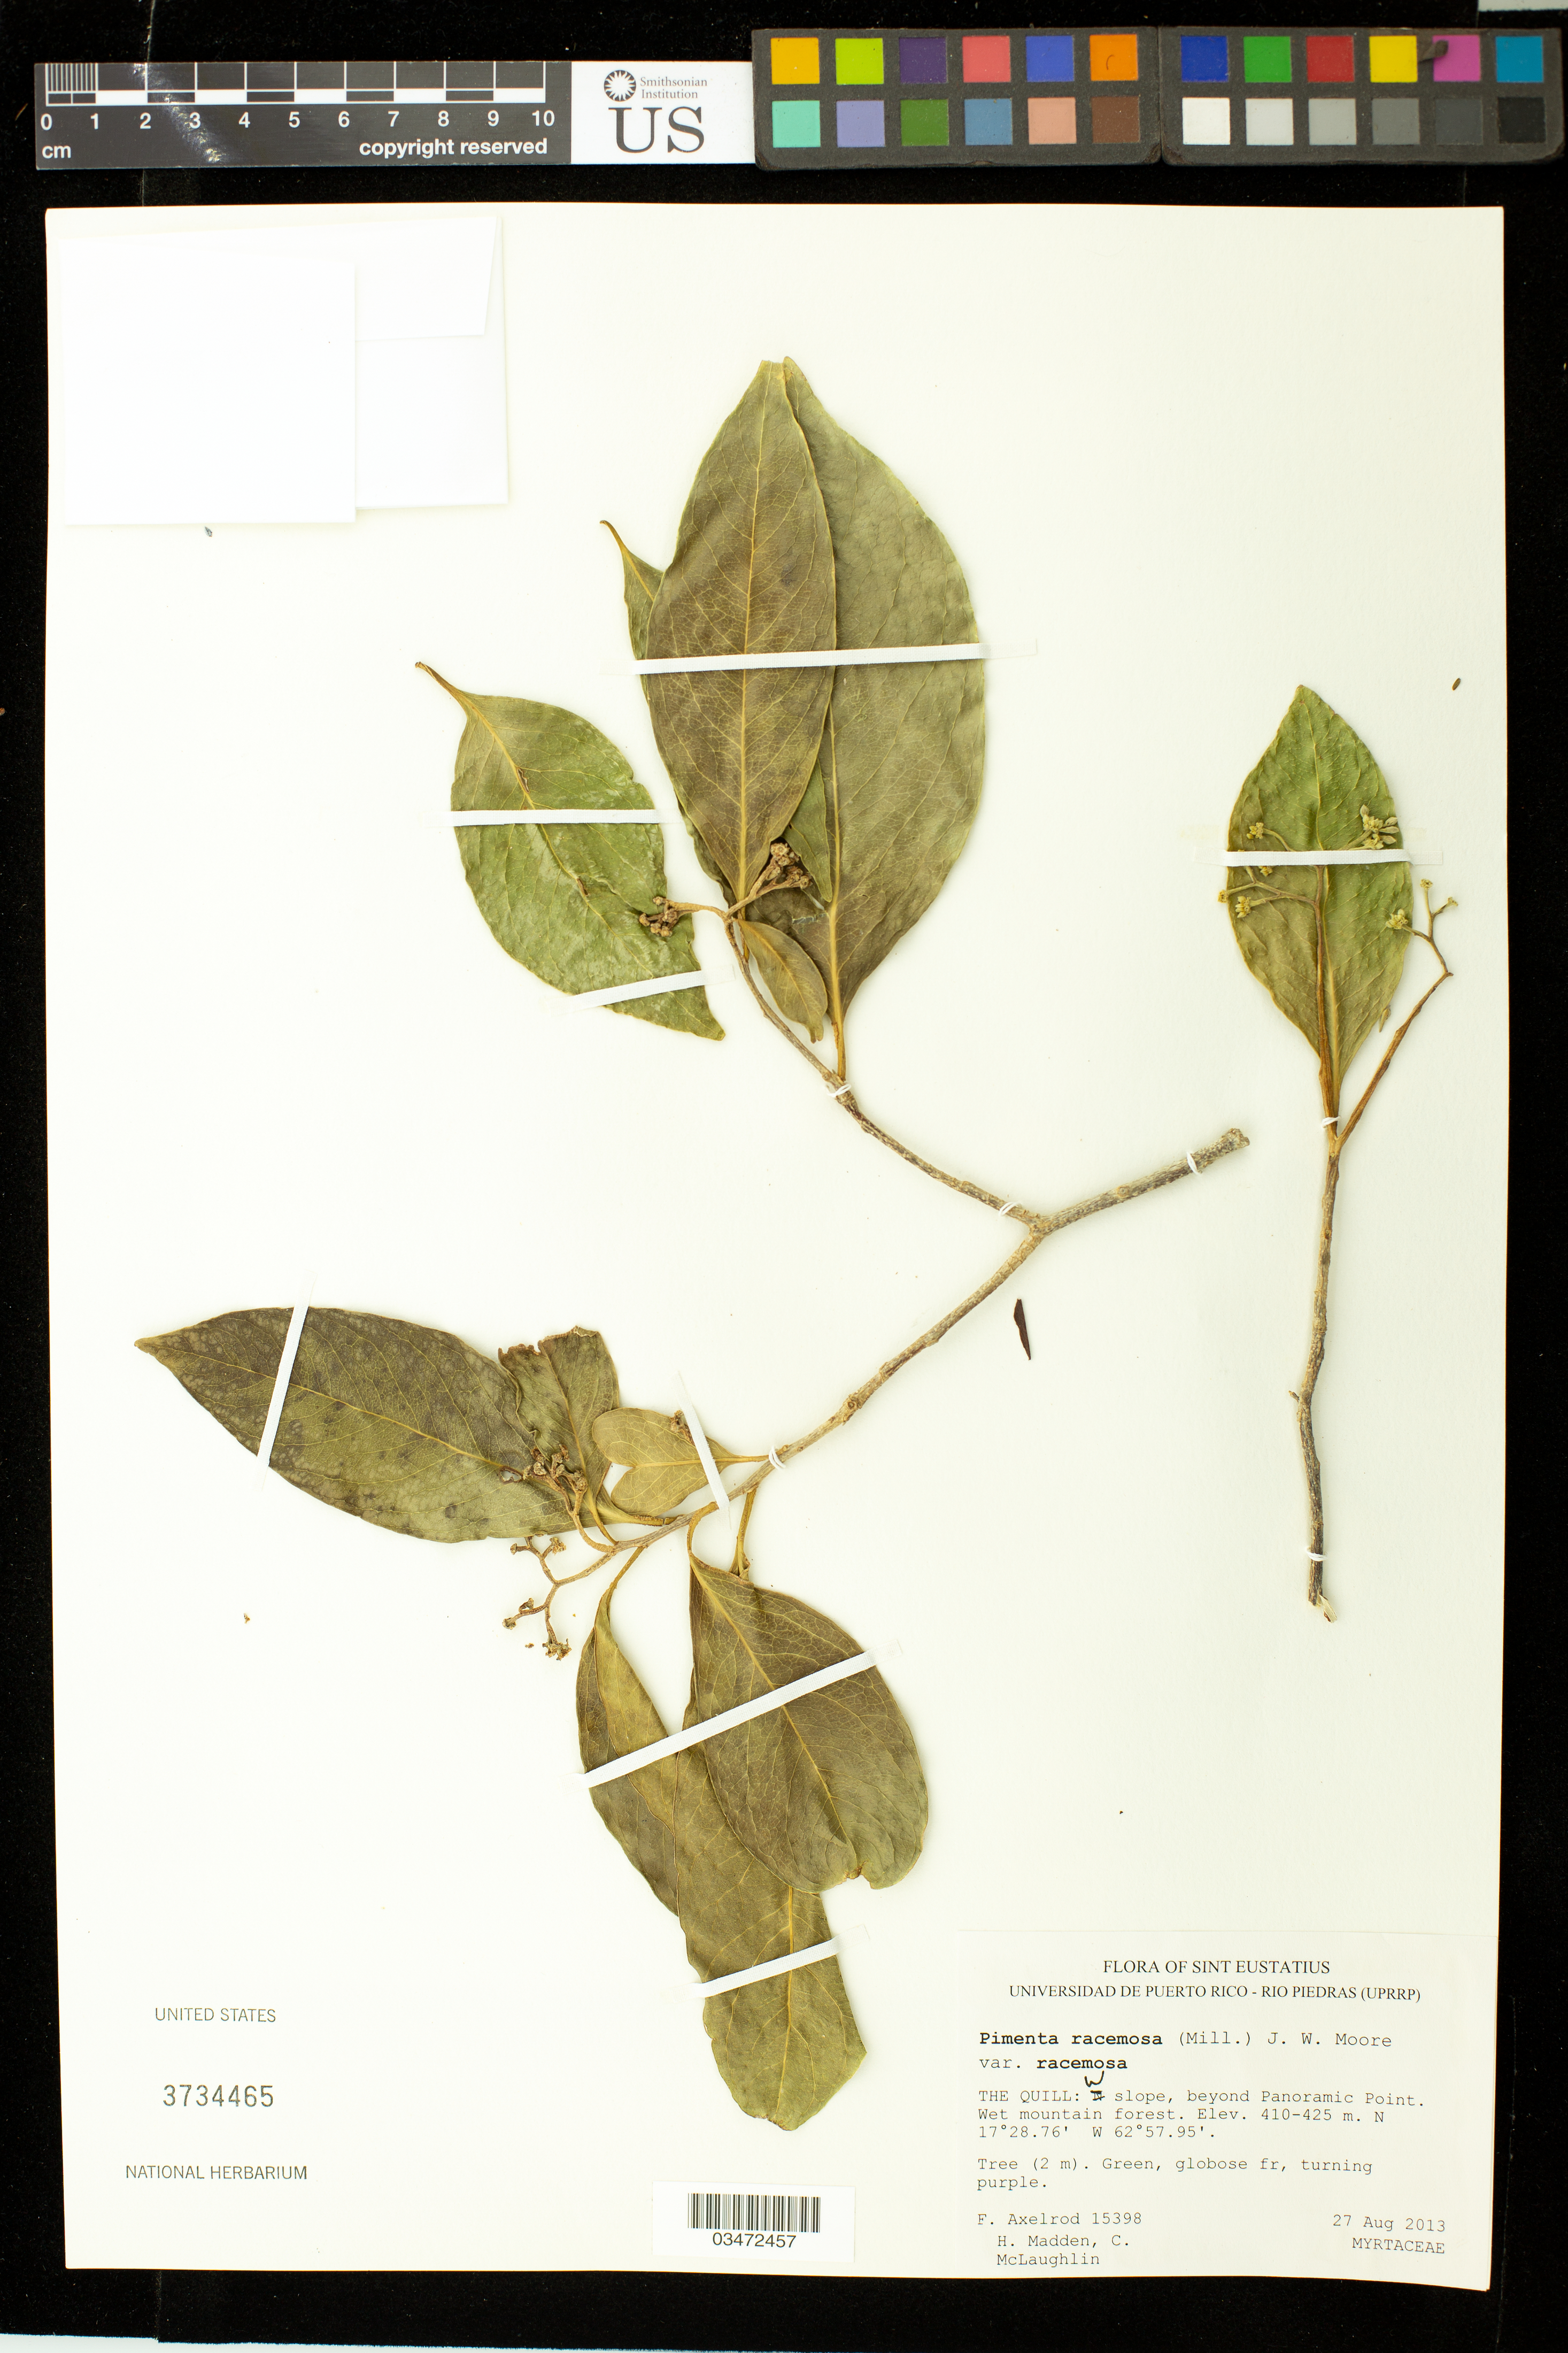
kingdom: Plantae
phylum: Tracheophyta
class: Magnoliopsida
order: Myrtales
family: Myrtaceae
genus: Pimenta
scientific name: Pimenta racemosa var. racemosa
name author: (Mill.) J.W. Moore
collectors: F. S. Axelrod, H. Madden & C. McLaughlin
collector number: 15398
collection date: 2013-08-27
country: Netherlands Antilles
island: St. Eustatius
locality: The Quill. W slope, beyond Panoramic Point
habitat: Wet mountain forest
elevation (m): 410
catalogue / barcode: US 3734465